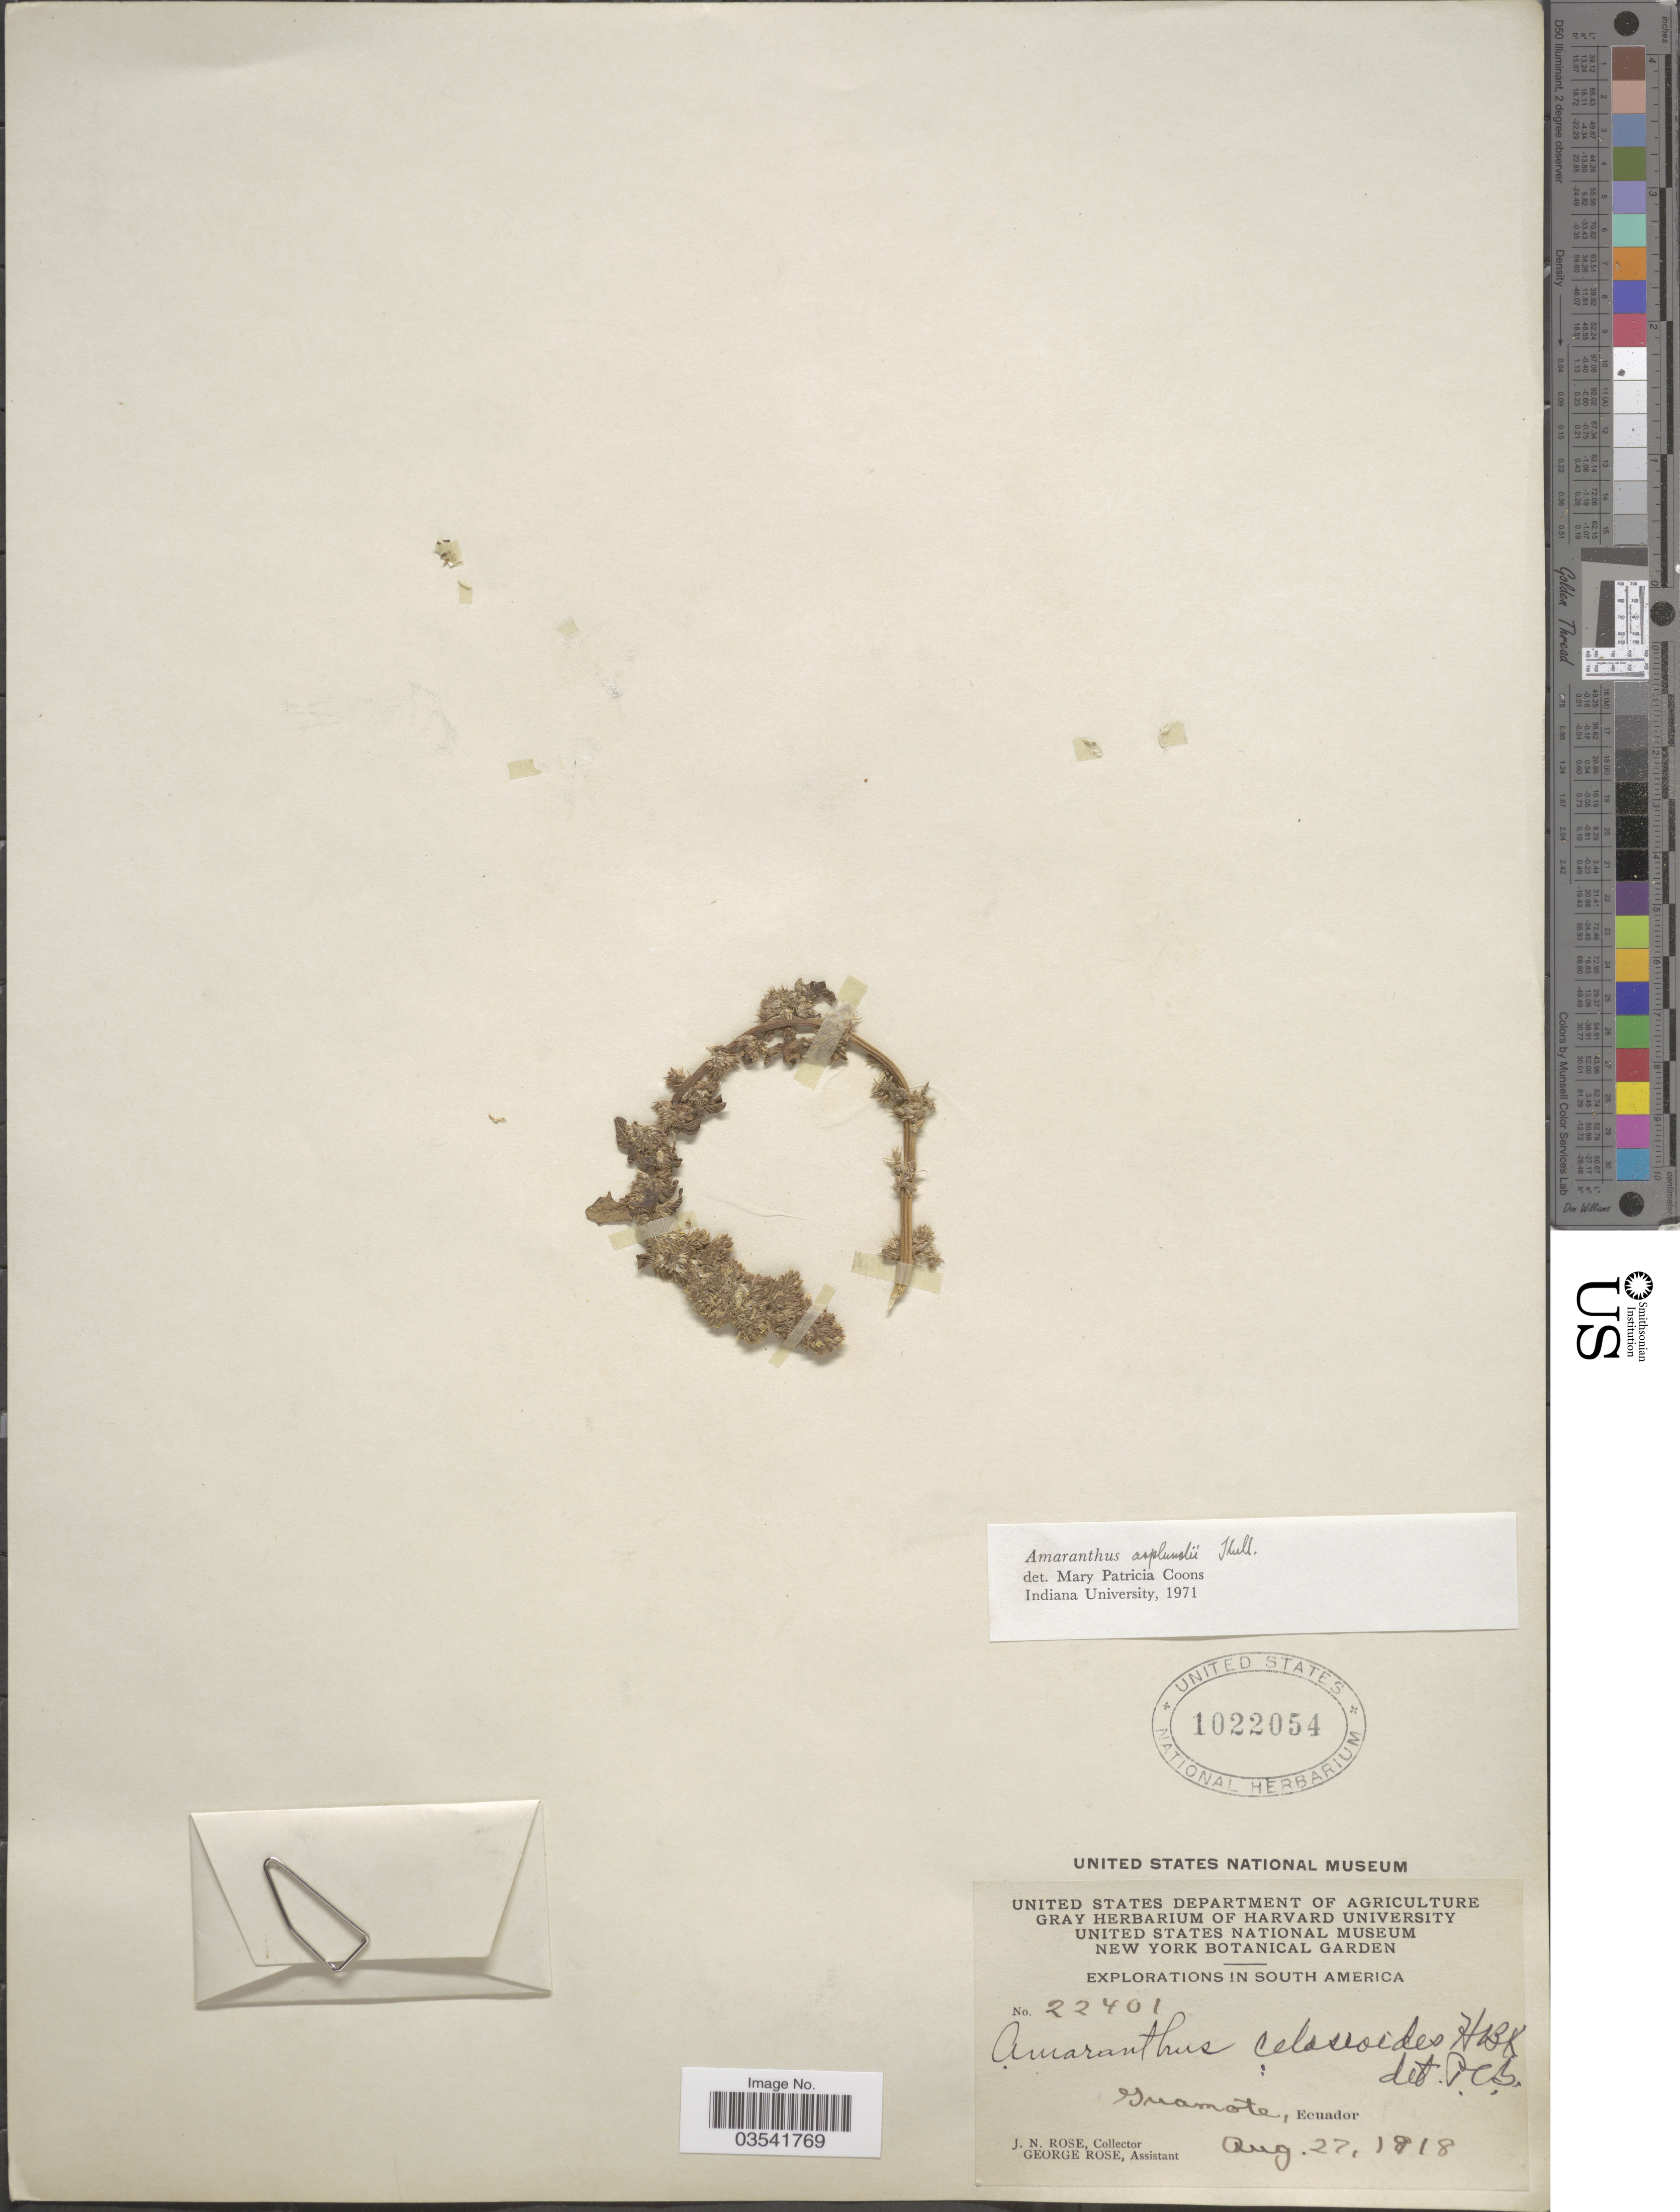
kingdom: Plantae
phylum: Tracheophyta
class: Magnoliopsida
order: Caryophyllales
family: Amaranthaceae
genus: Amaranthus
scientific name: Amaranthus asplundii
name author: Thell.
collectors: J. N. Rose & G. Rose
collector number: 22401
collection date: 1918-08-27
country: Ecuador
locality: Guamote.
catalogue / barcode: US 1022054